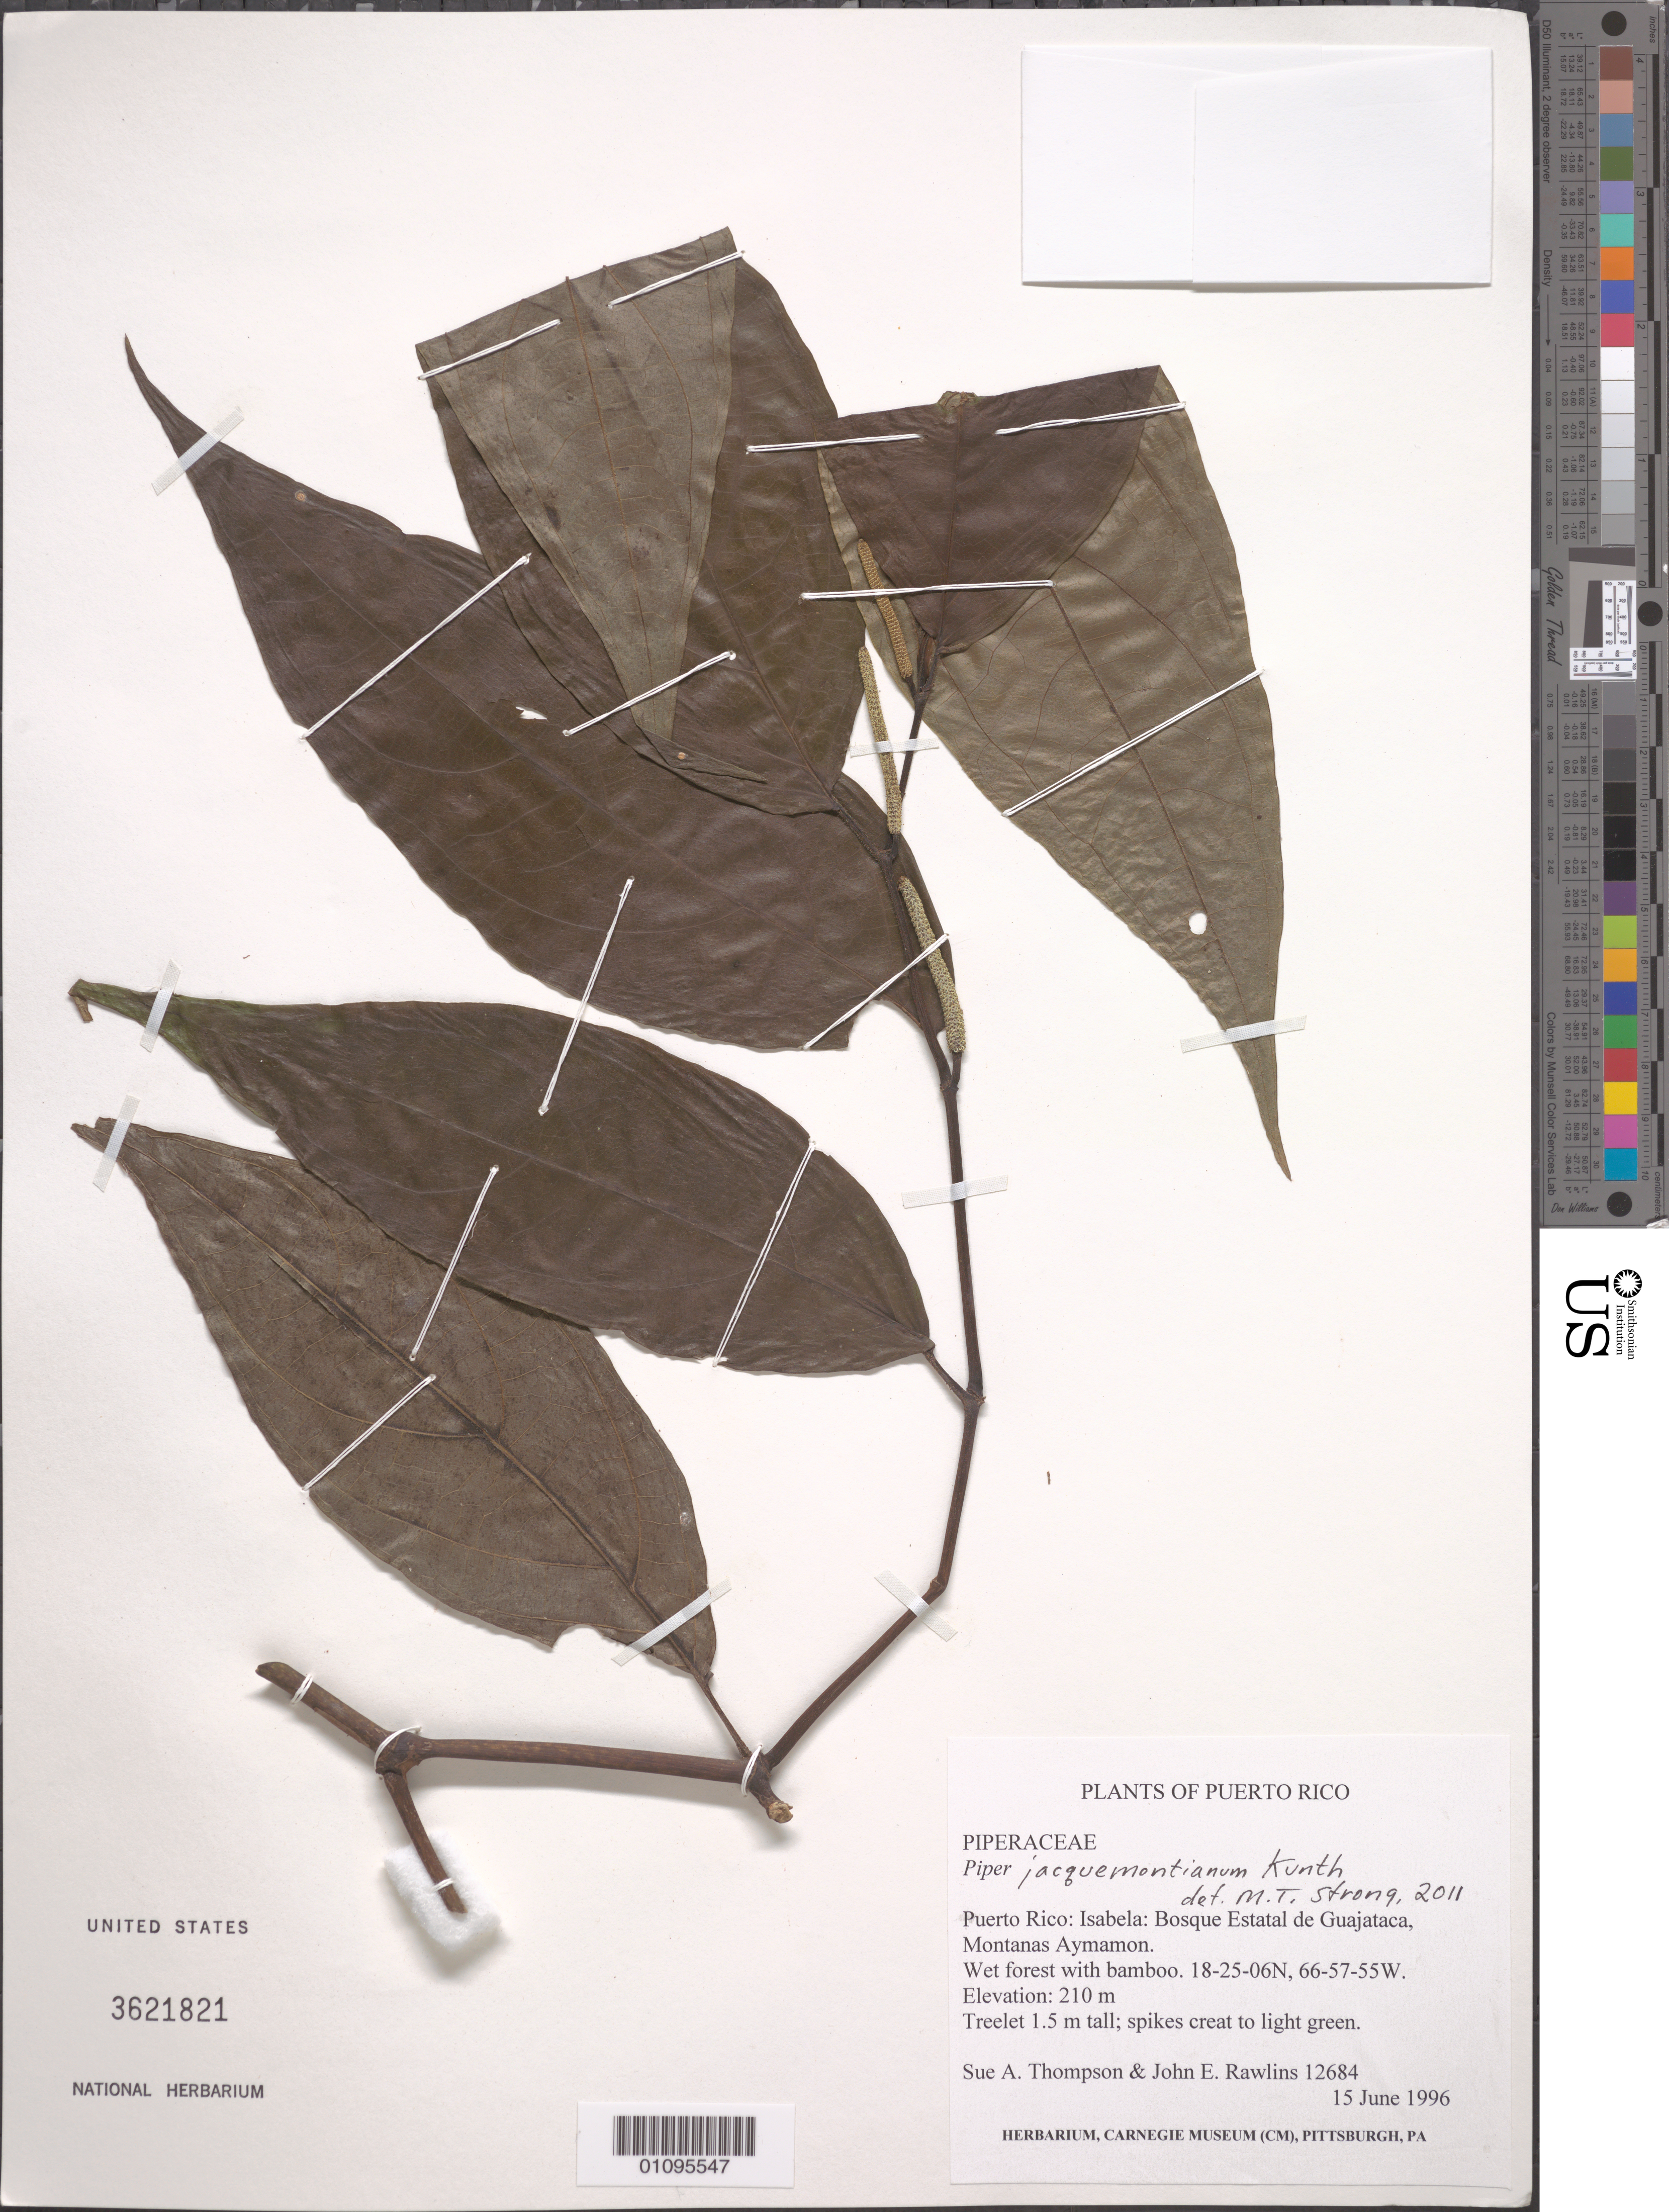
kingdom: Plantae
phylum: Tracheophyta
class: Magnoliopsida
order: Piperales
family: Piperaceae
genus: Piper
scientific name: Piper jacquemontianum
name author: Kunth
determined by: Strong, M. T., (US), Smithsonian Institution - National Museum of Natural History (UNITED STATES)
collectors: S. A. Thompson & J. Rawlins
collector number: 12684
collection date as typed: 15 Jun 1996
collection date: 1996-06-15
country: Puerto Rico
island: Puerto Rico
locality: Isabela: Bosque Estatal de Guajataca, Montanas Aymamon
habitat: Wet forest with bamboo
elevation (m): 210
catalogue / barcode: US 3621821